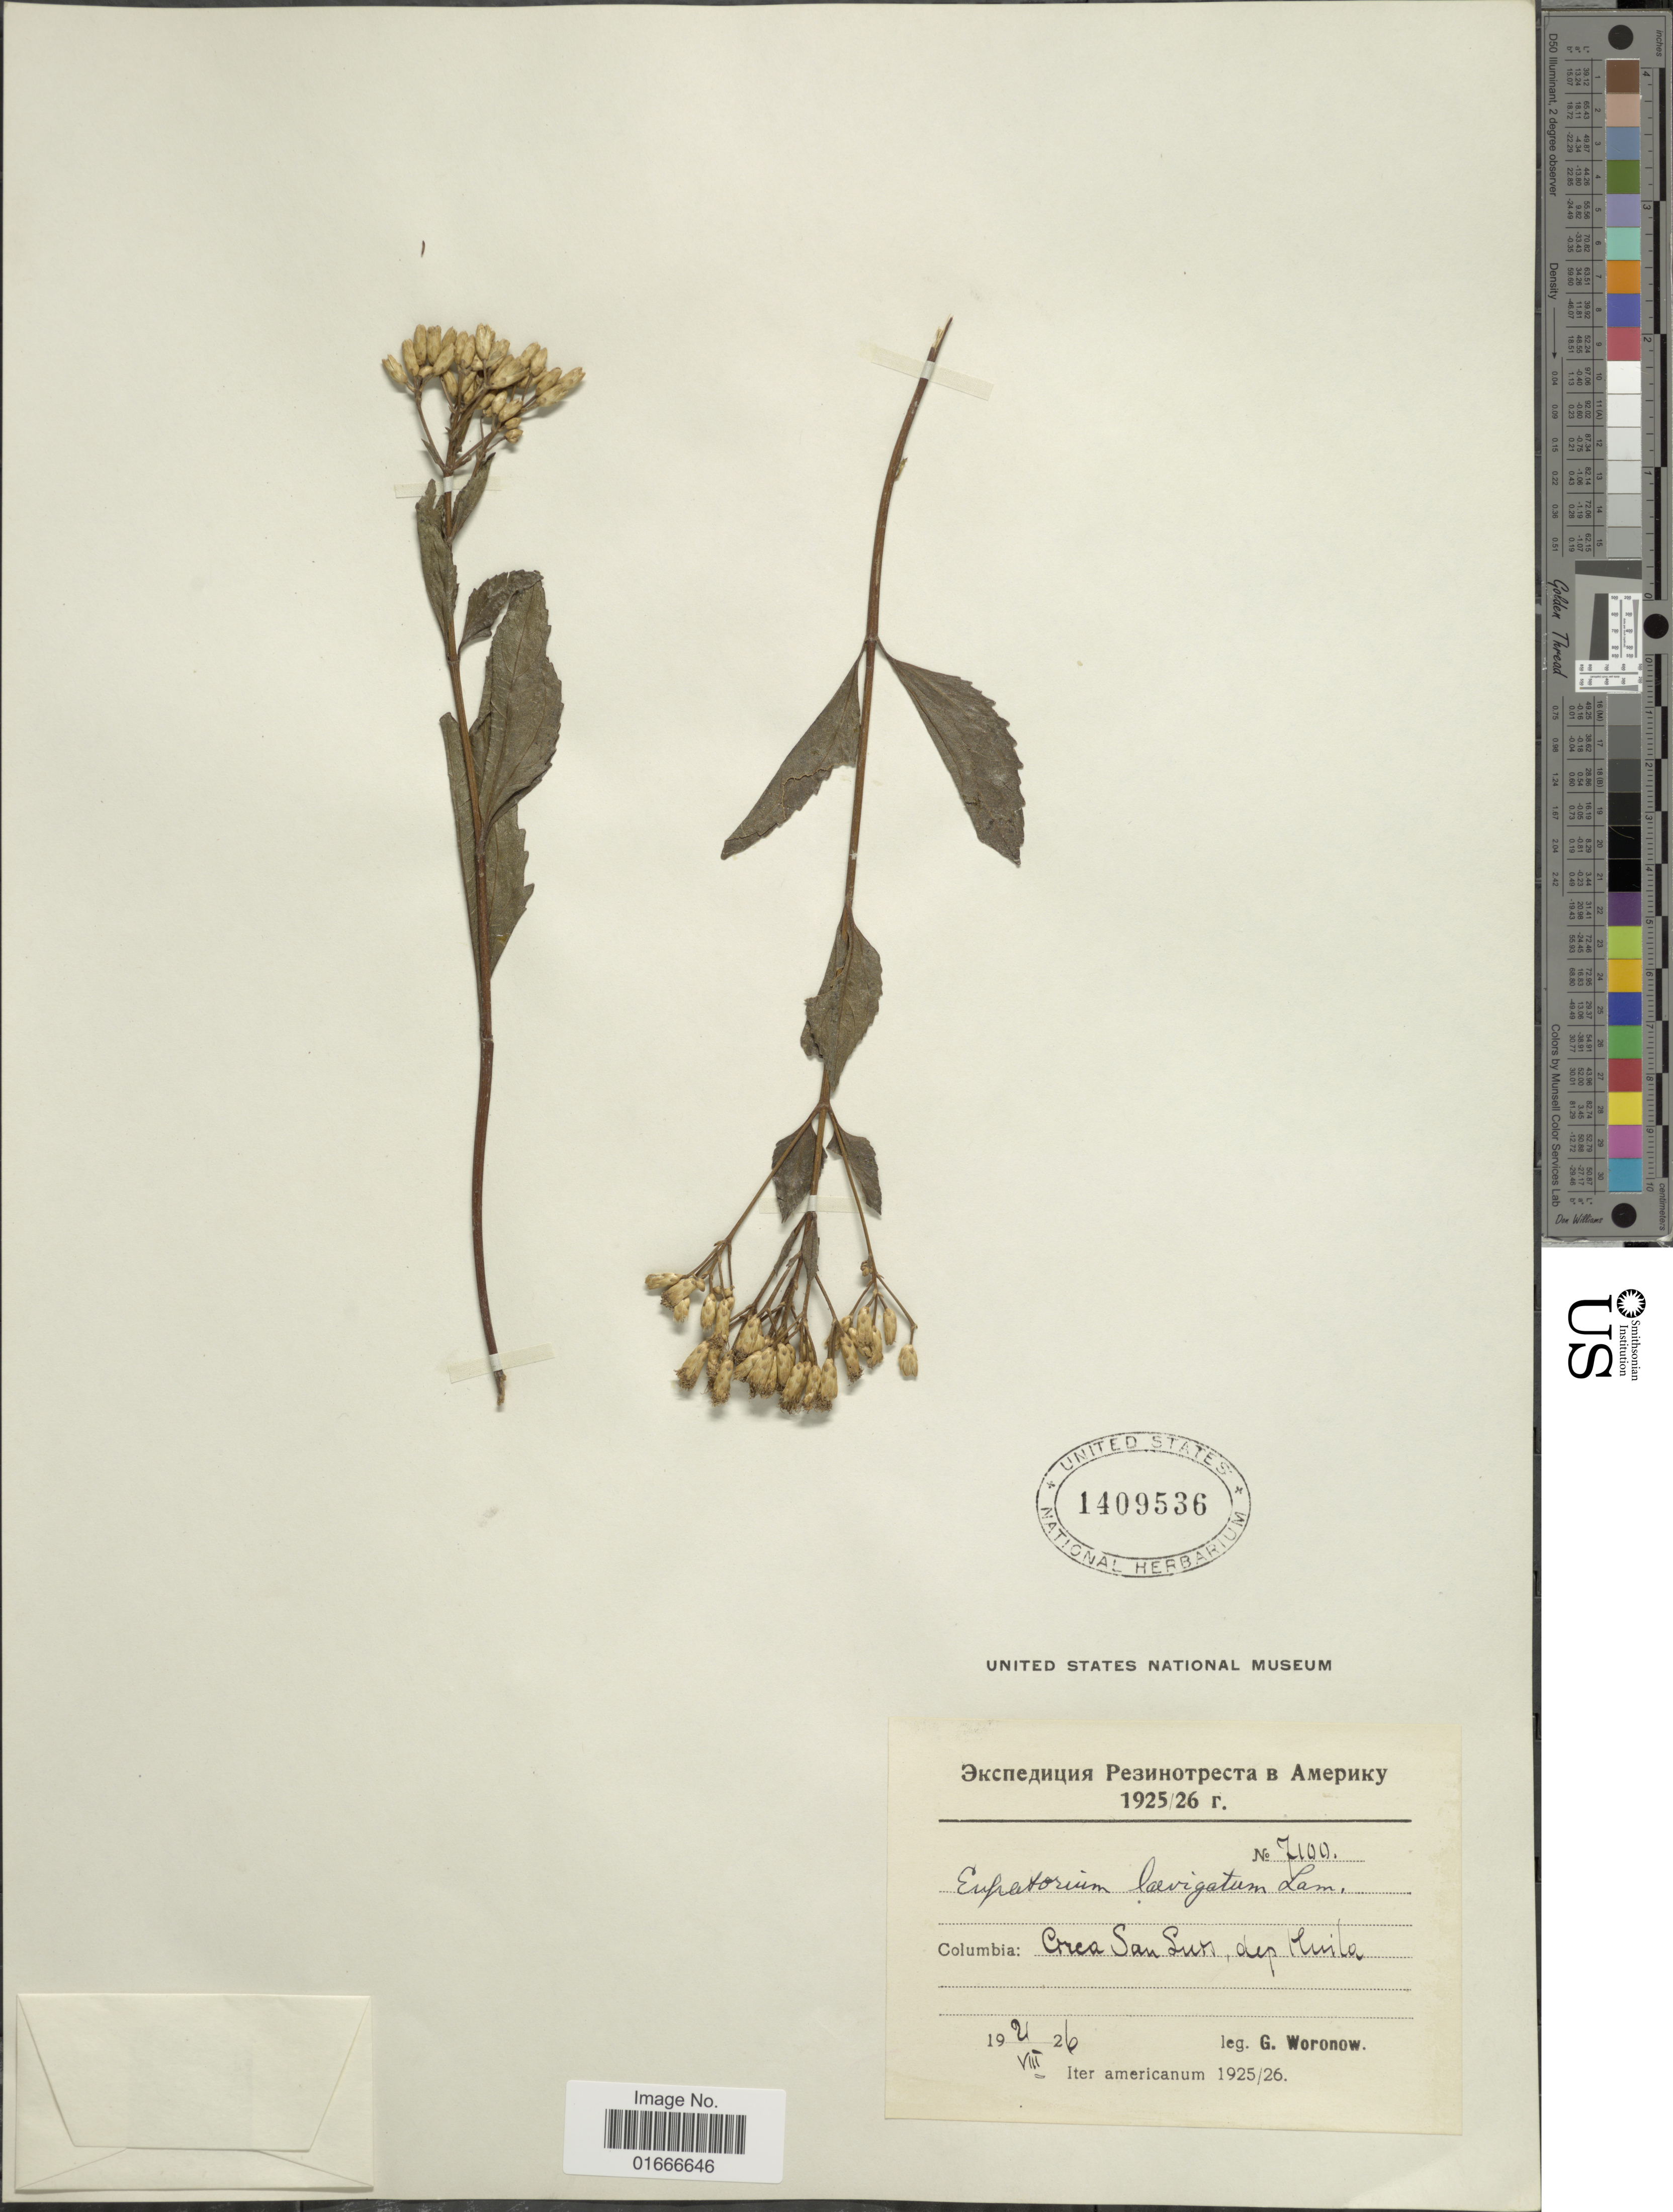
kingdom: Plantae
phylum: Tracheophyta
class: Magnoliopsida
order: Asterales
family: Asteraceae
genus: Chromolaena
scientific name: Chromolaena laevigata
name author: (Lam.) R.M. King & H. Rob.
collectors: G. Woronow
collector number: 7100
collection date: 1926-08-21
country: Colombia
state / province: Huila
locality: Cerca San Luis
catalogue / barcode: US 1409536